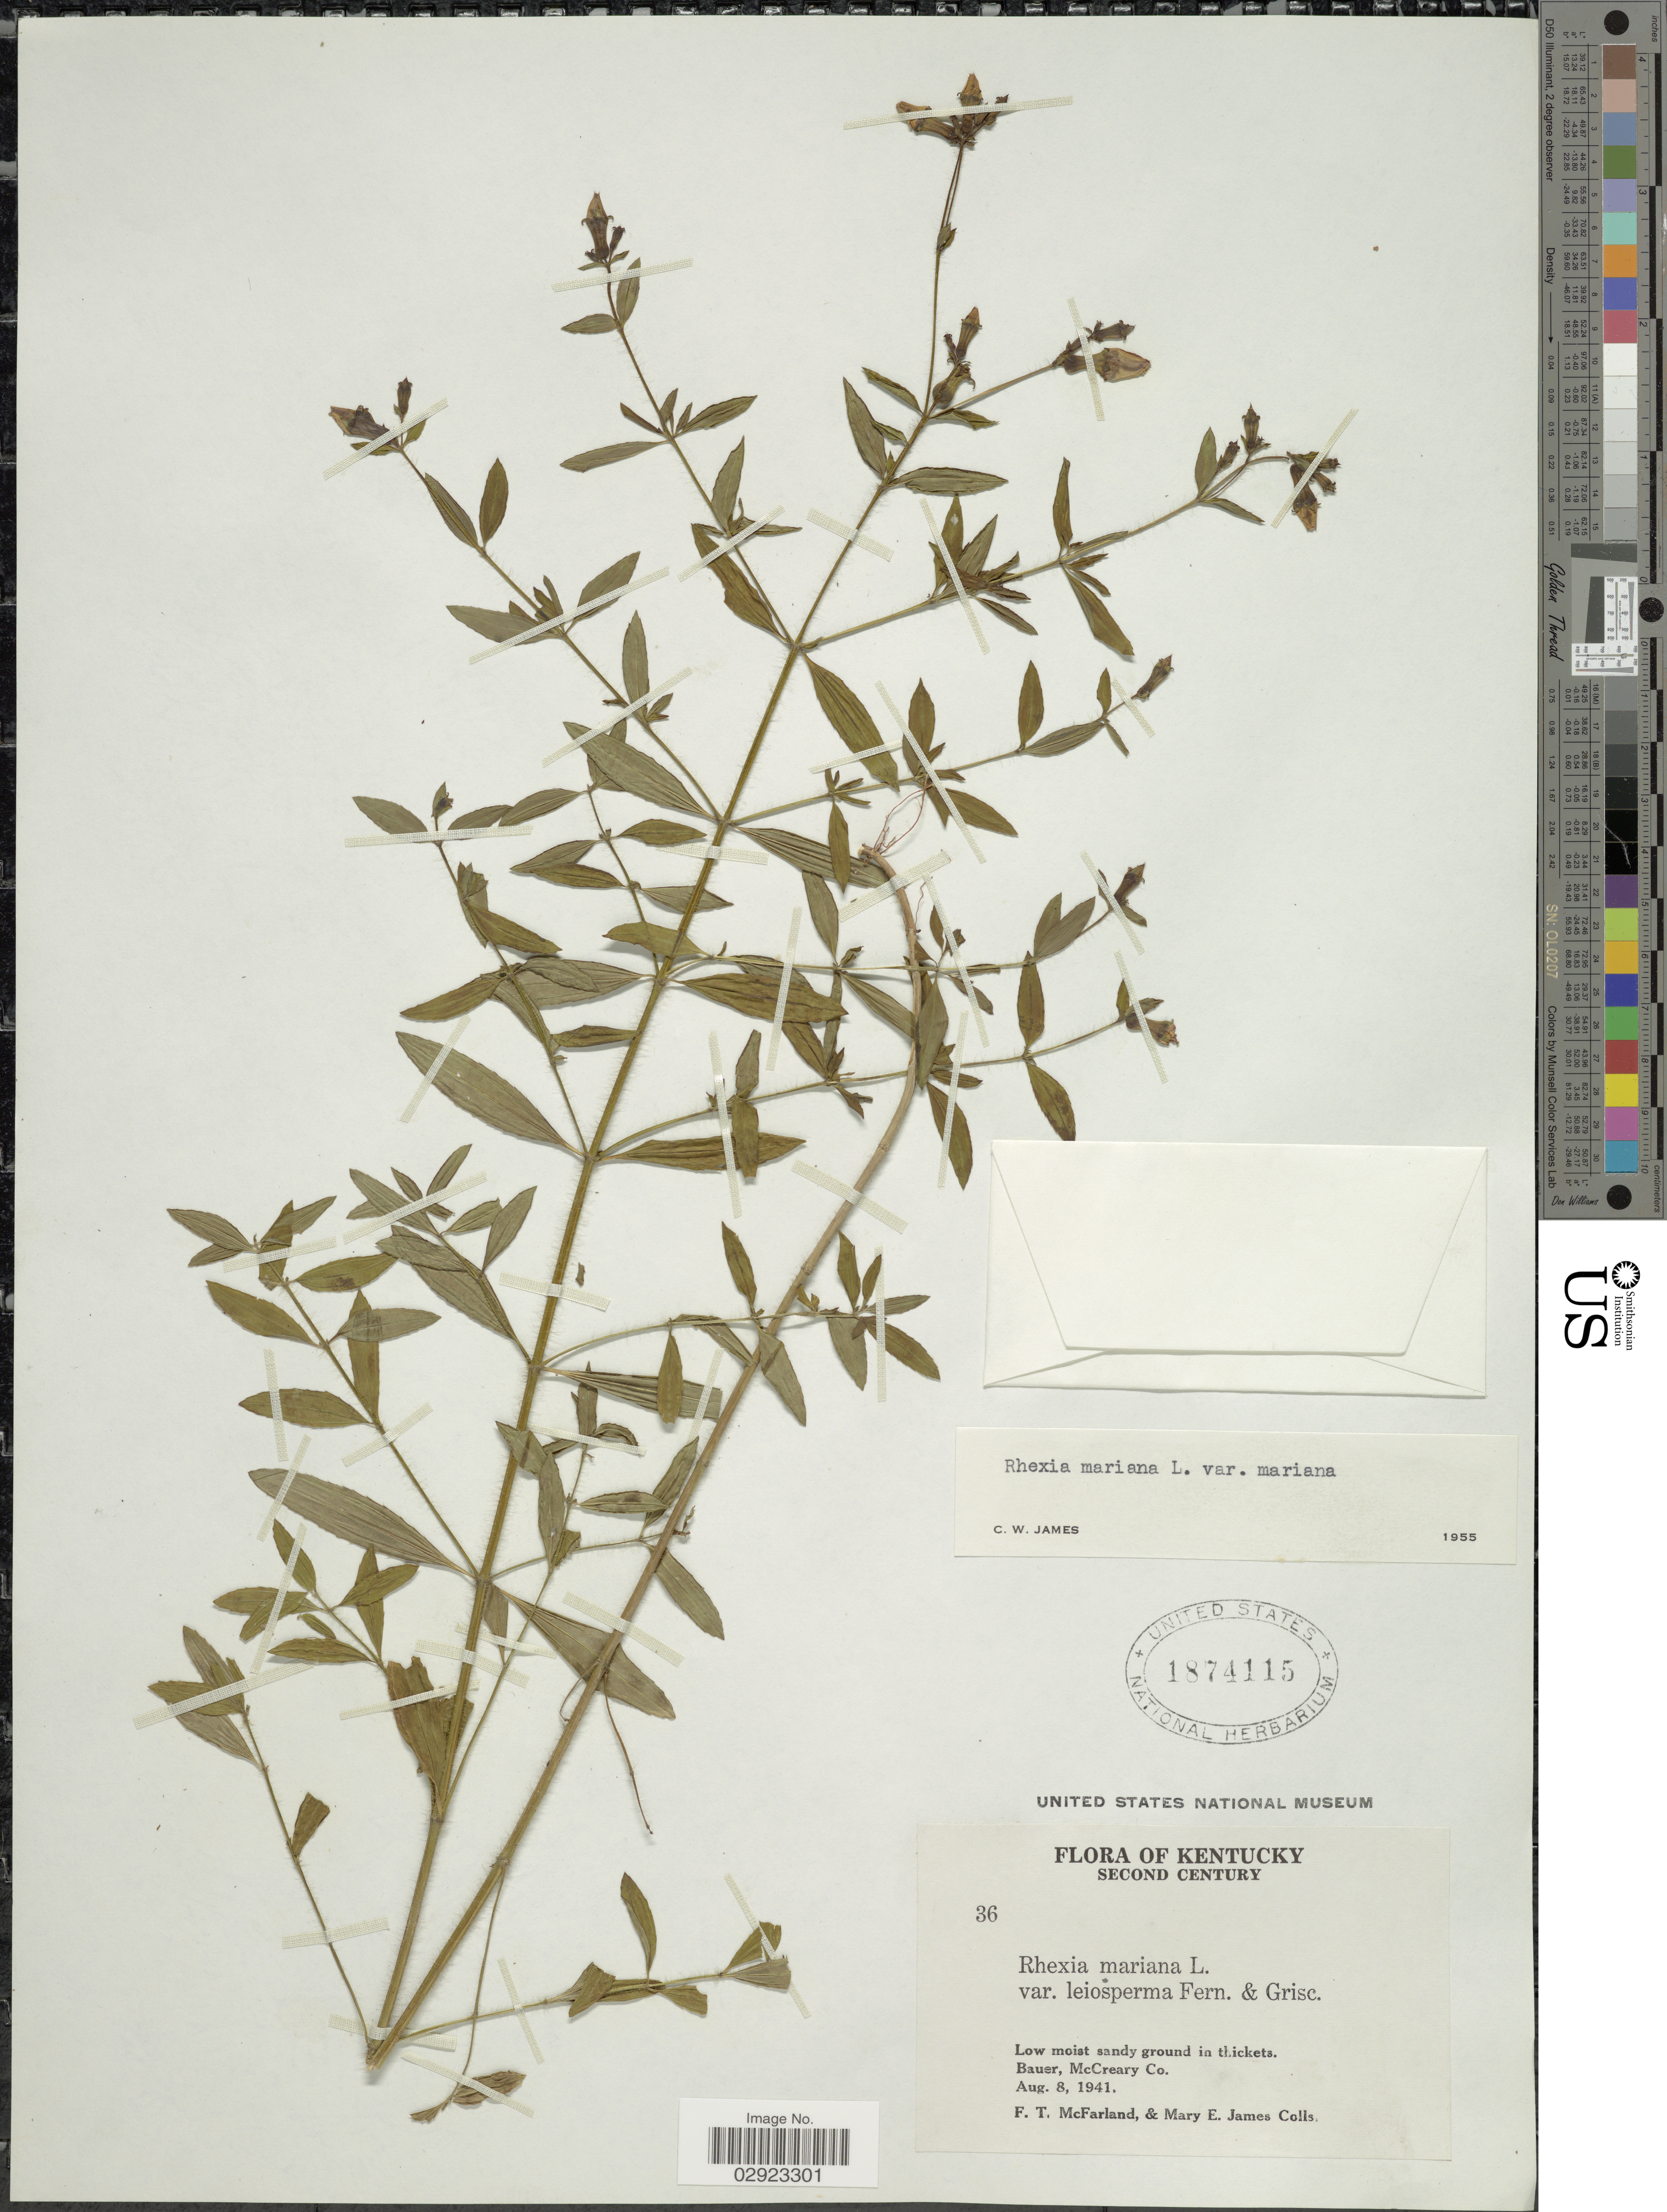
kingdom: Plantae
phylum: Tracheophyta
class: Magnoliopsida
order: Myrtales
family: Melastomataceae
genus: Rhexia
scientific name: Rhexia mariana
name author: L.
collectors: F. McFarland & M. James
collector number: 36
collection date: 1941-08-08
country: United States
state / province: Kentucky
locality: Second Century, Bauer, McCreary Co.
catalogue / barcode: US 1874115